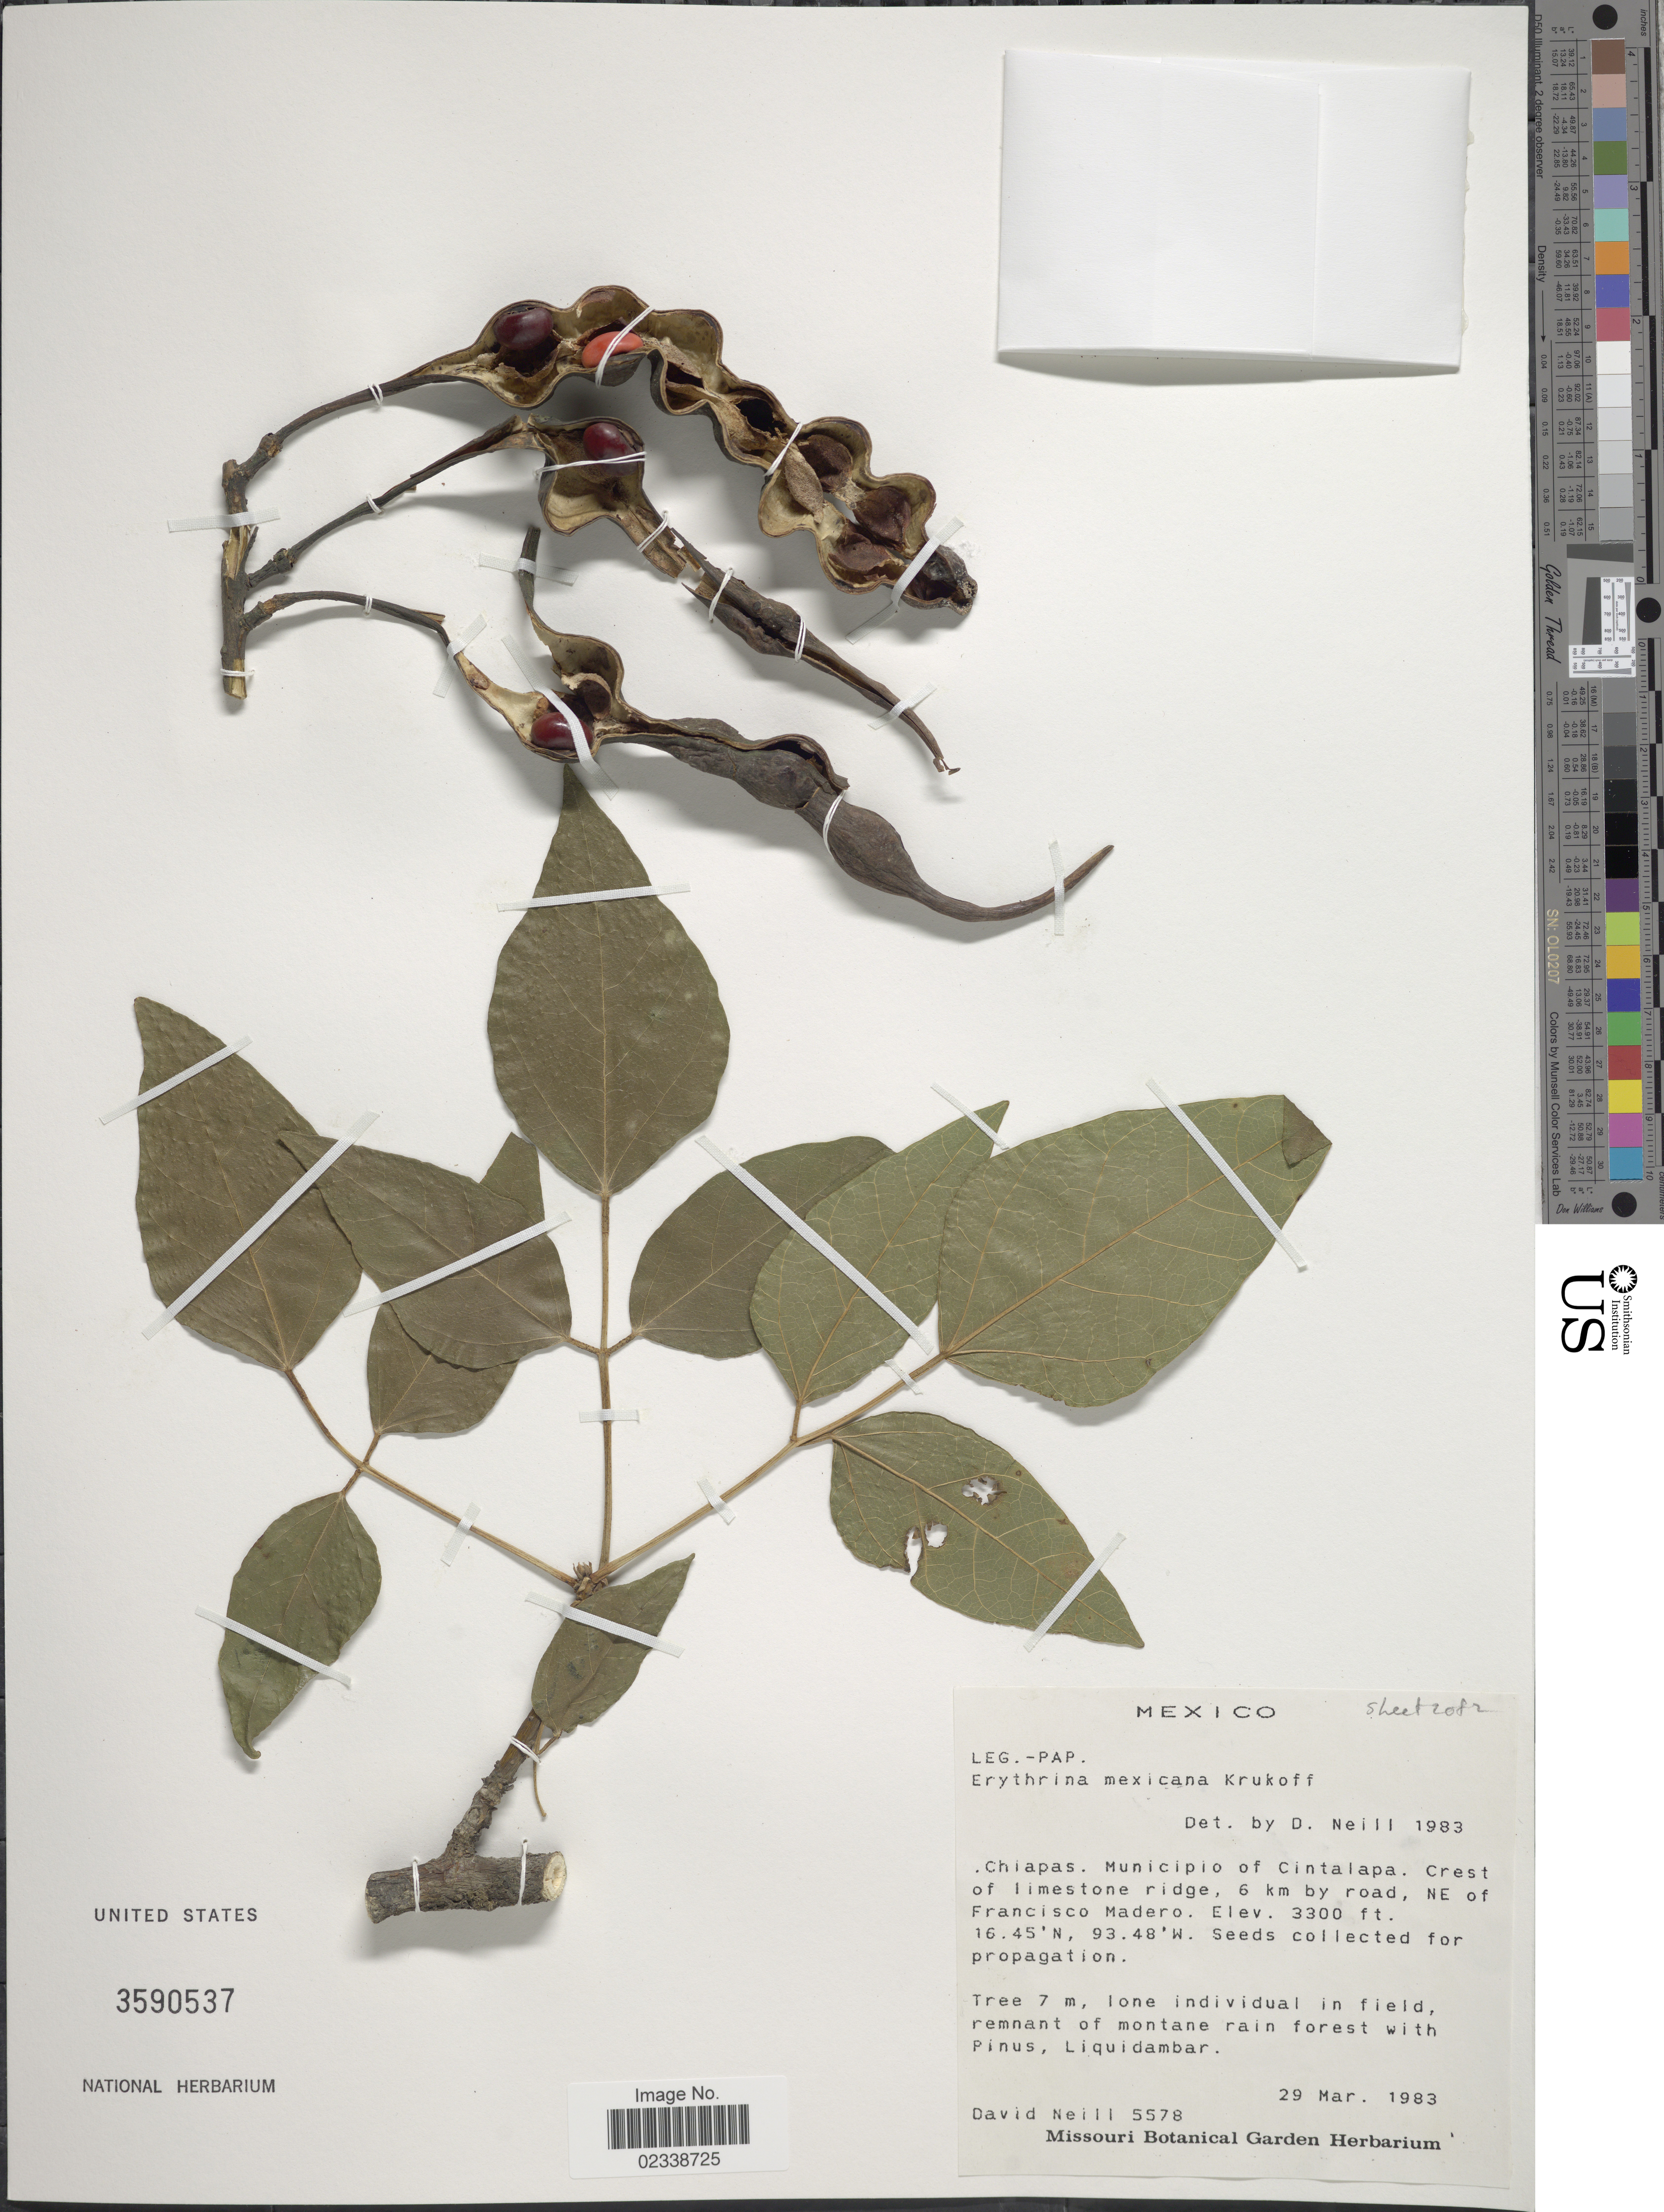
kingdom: Plantae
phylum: Tracheophyta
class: Magnoliopsida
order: Fabales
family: Fabaceae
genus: Erythrina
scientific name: Erythrina mexicana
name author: Krukoff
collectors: D. Neill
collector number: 5578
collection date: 1983-03-29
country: Mexico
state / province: Chiapas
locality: Municipio of Cintalapa, 6 km by road, NE of Francisco Madero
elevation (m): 1006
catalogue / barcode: US 3590537